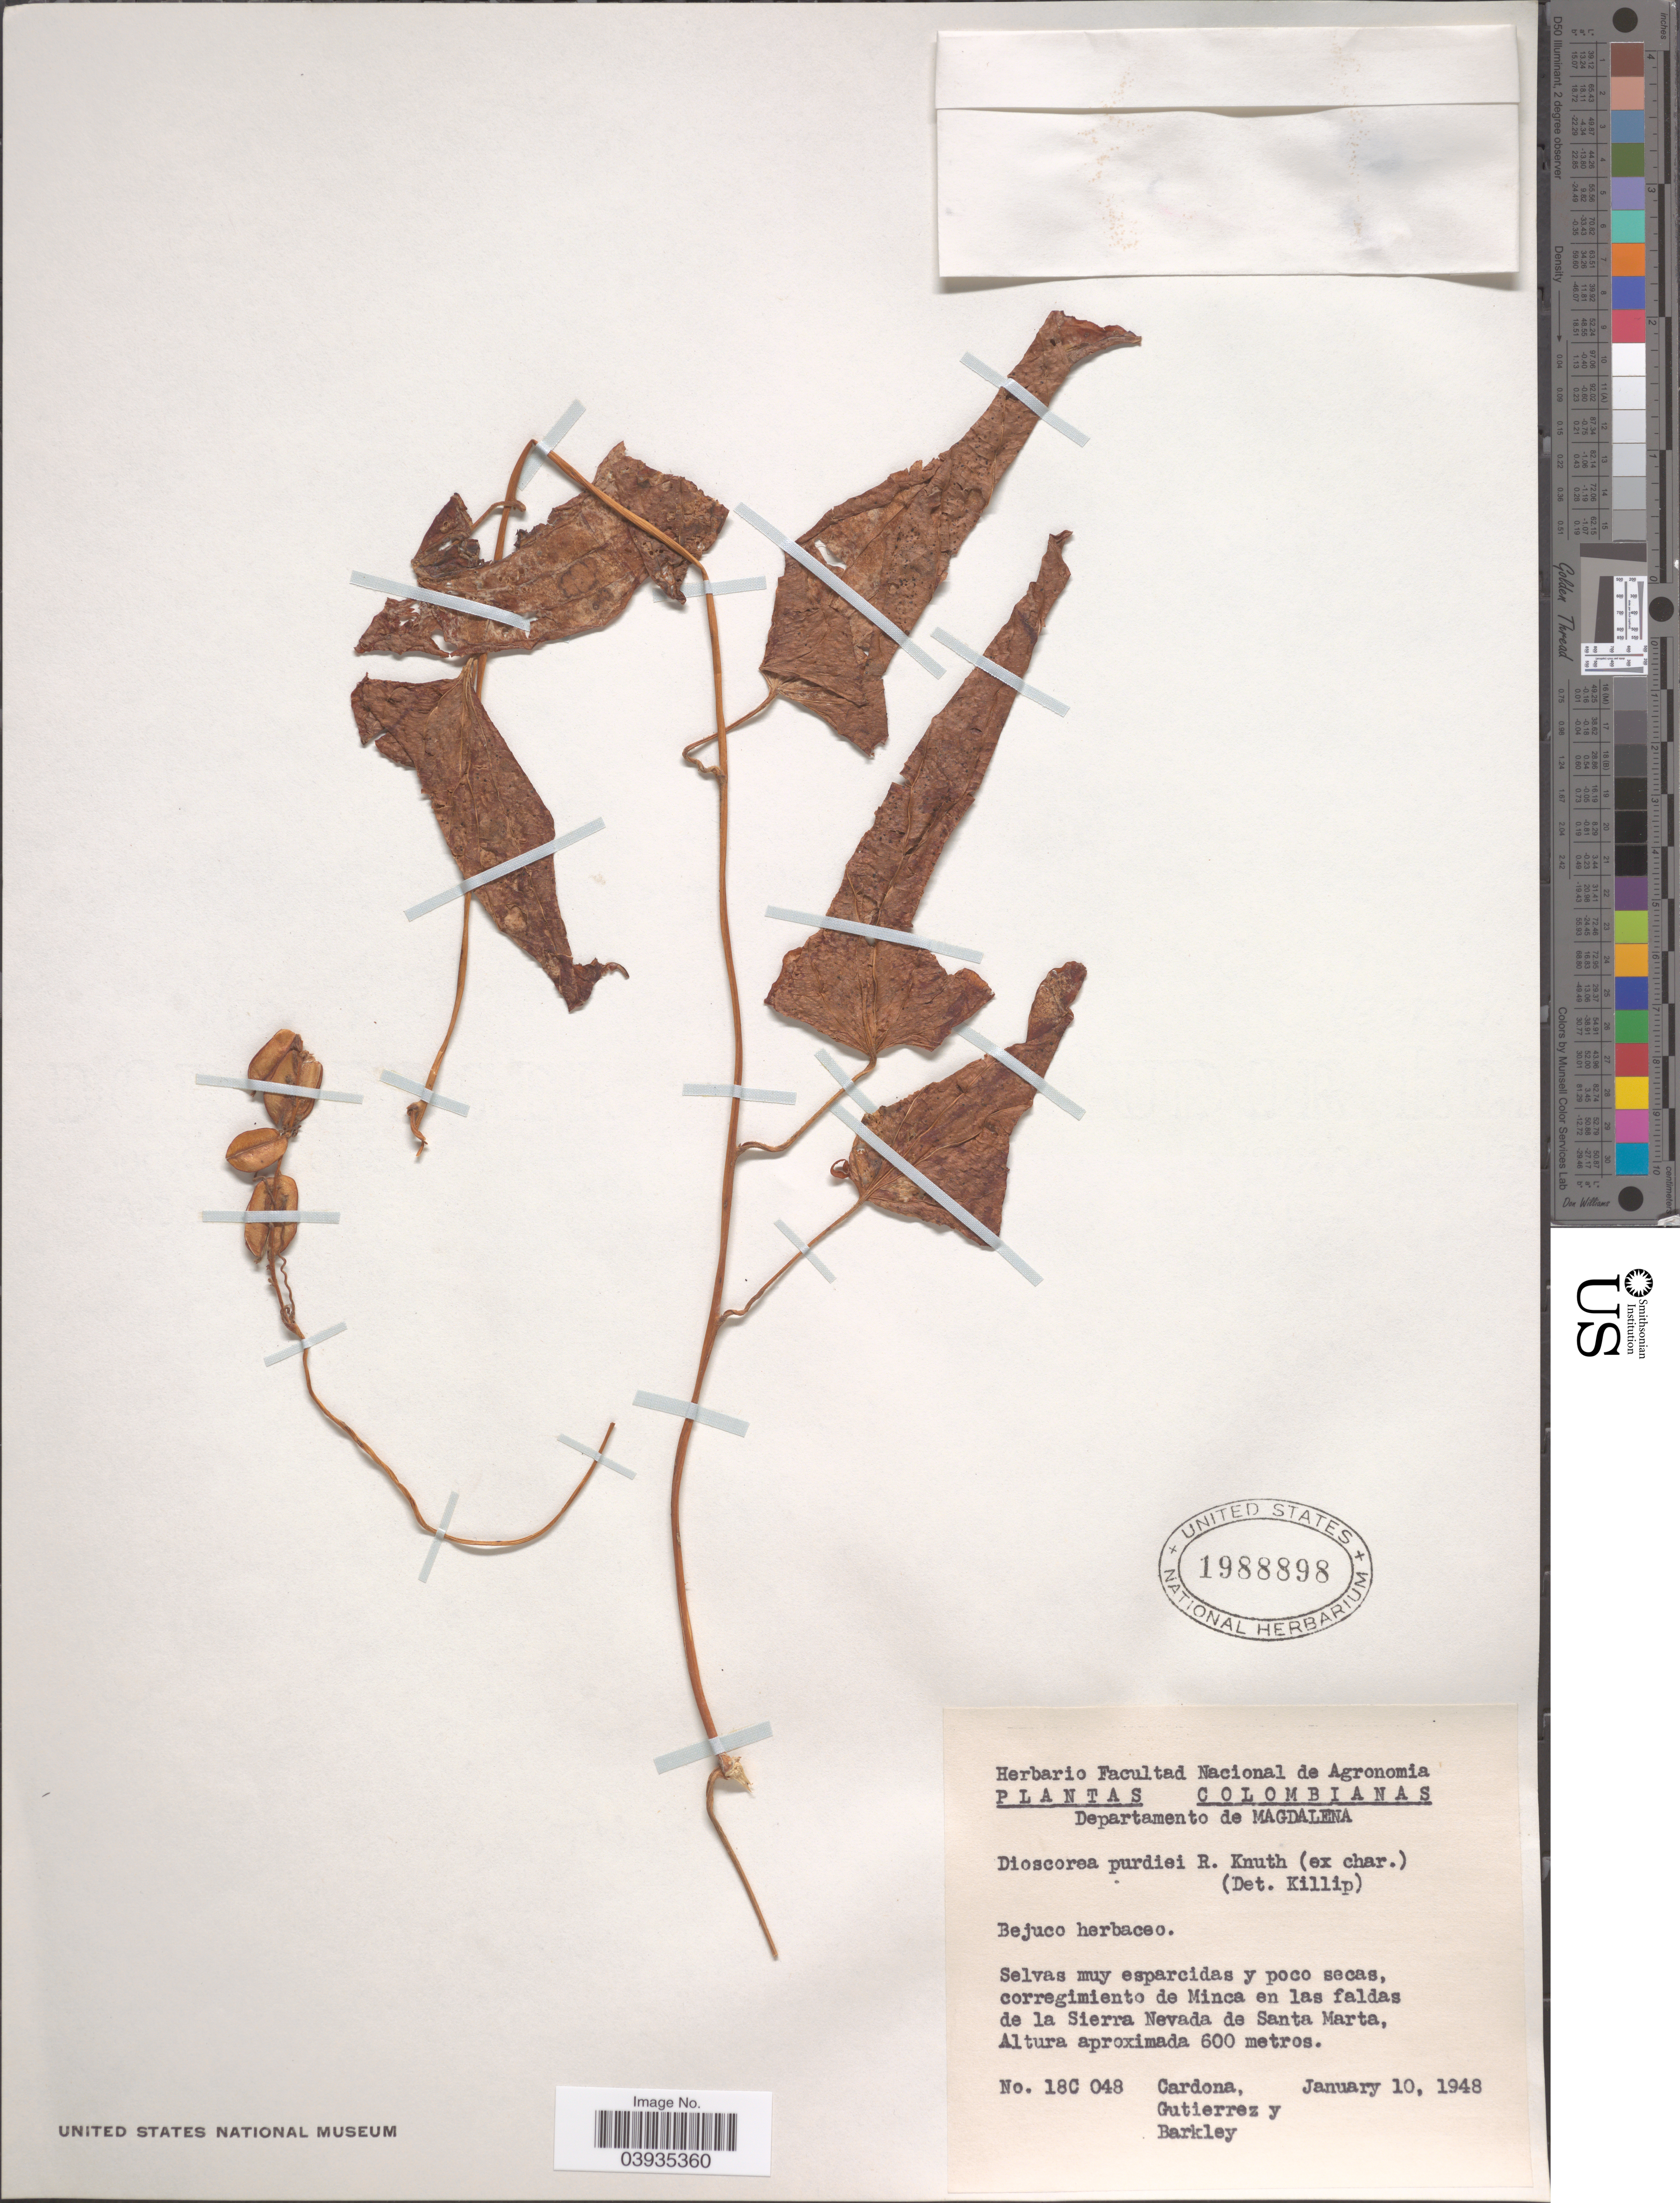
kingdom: Plantae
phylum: Tracheophyta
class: Liliopsida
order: Dioscoreales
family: Dioscoreaceae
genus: Dioscorea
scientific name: Dioscorea purdiei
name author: R. Knuth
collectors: -. Cardona, -. Gutierrez & -- Barkley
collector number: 18C 048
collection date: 1948-01-10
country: Colombia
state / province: Magdalena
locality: Departamento de Magdalena. Selvas muy esparcidas y poco secas, corregimiento de Minca en las faldas de la Sierra Nevada de Santa Marta.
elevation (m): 600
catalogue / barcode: US 1988898